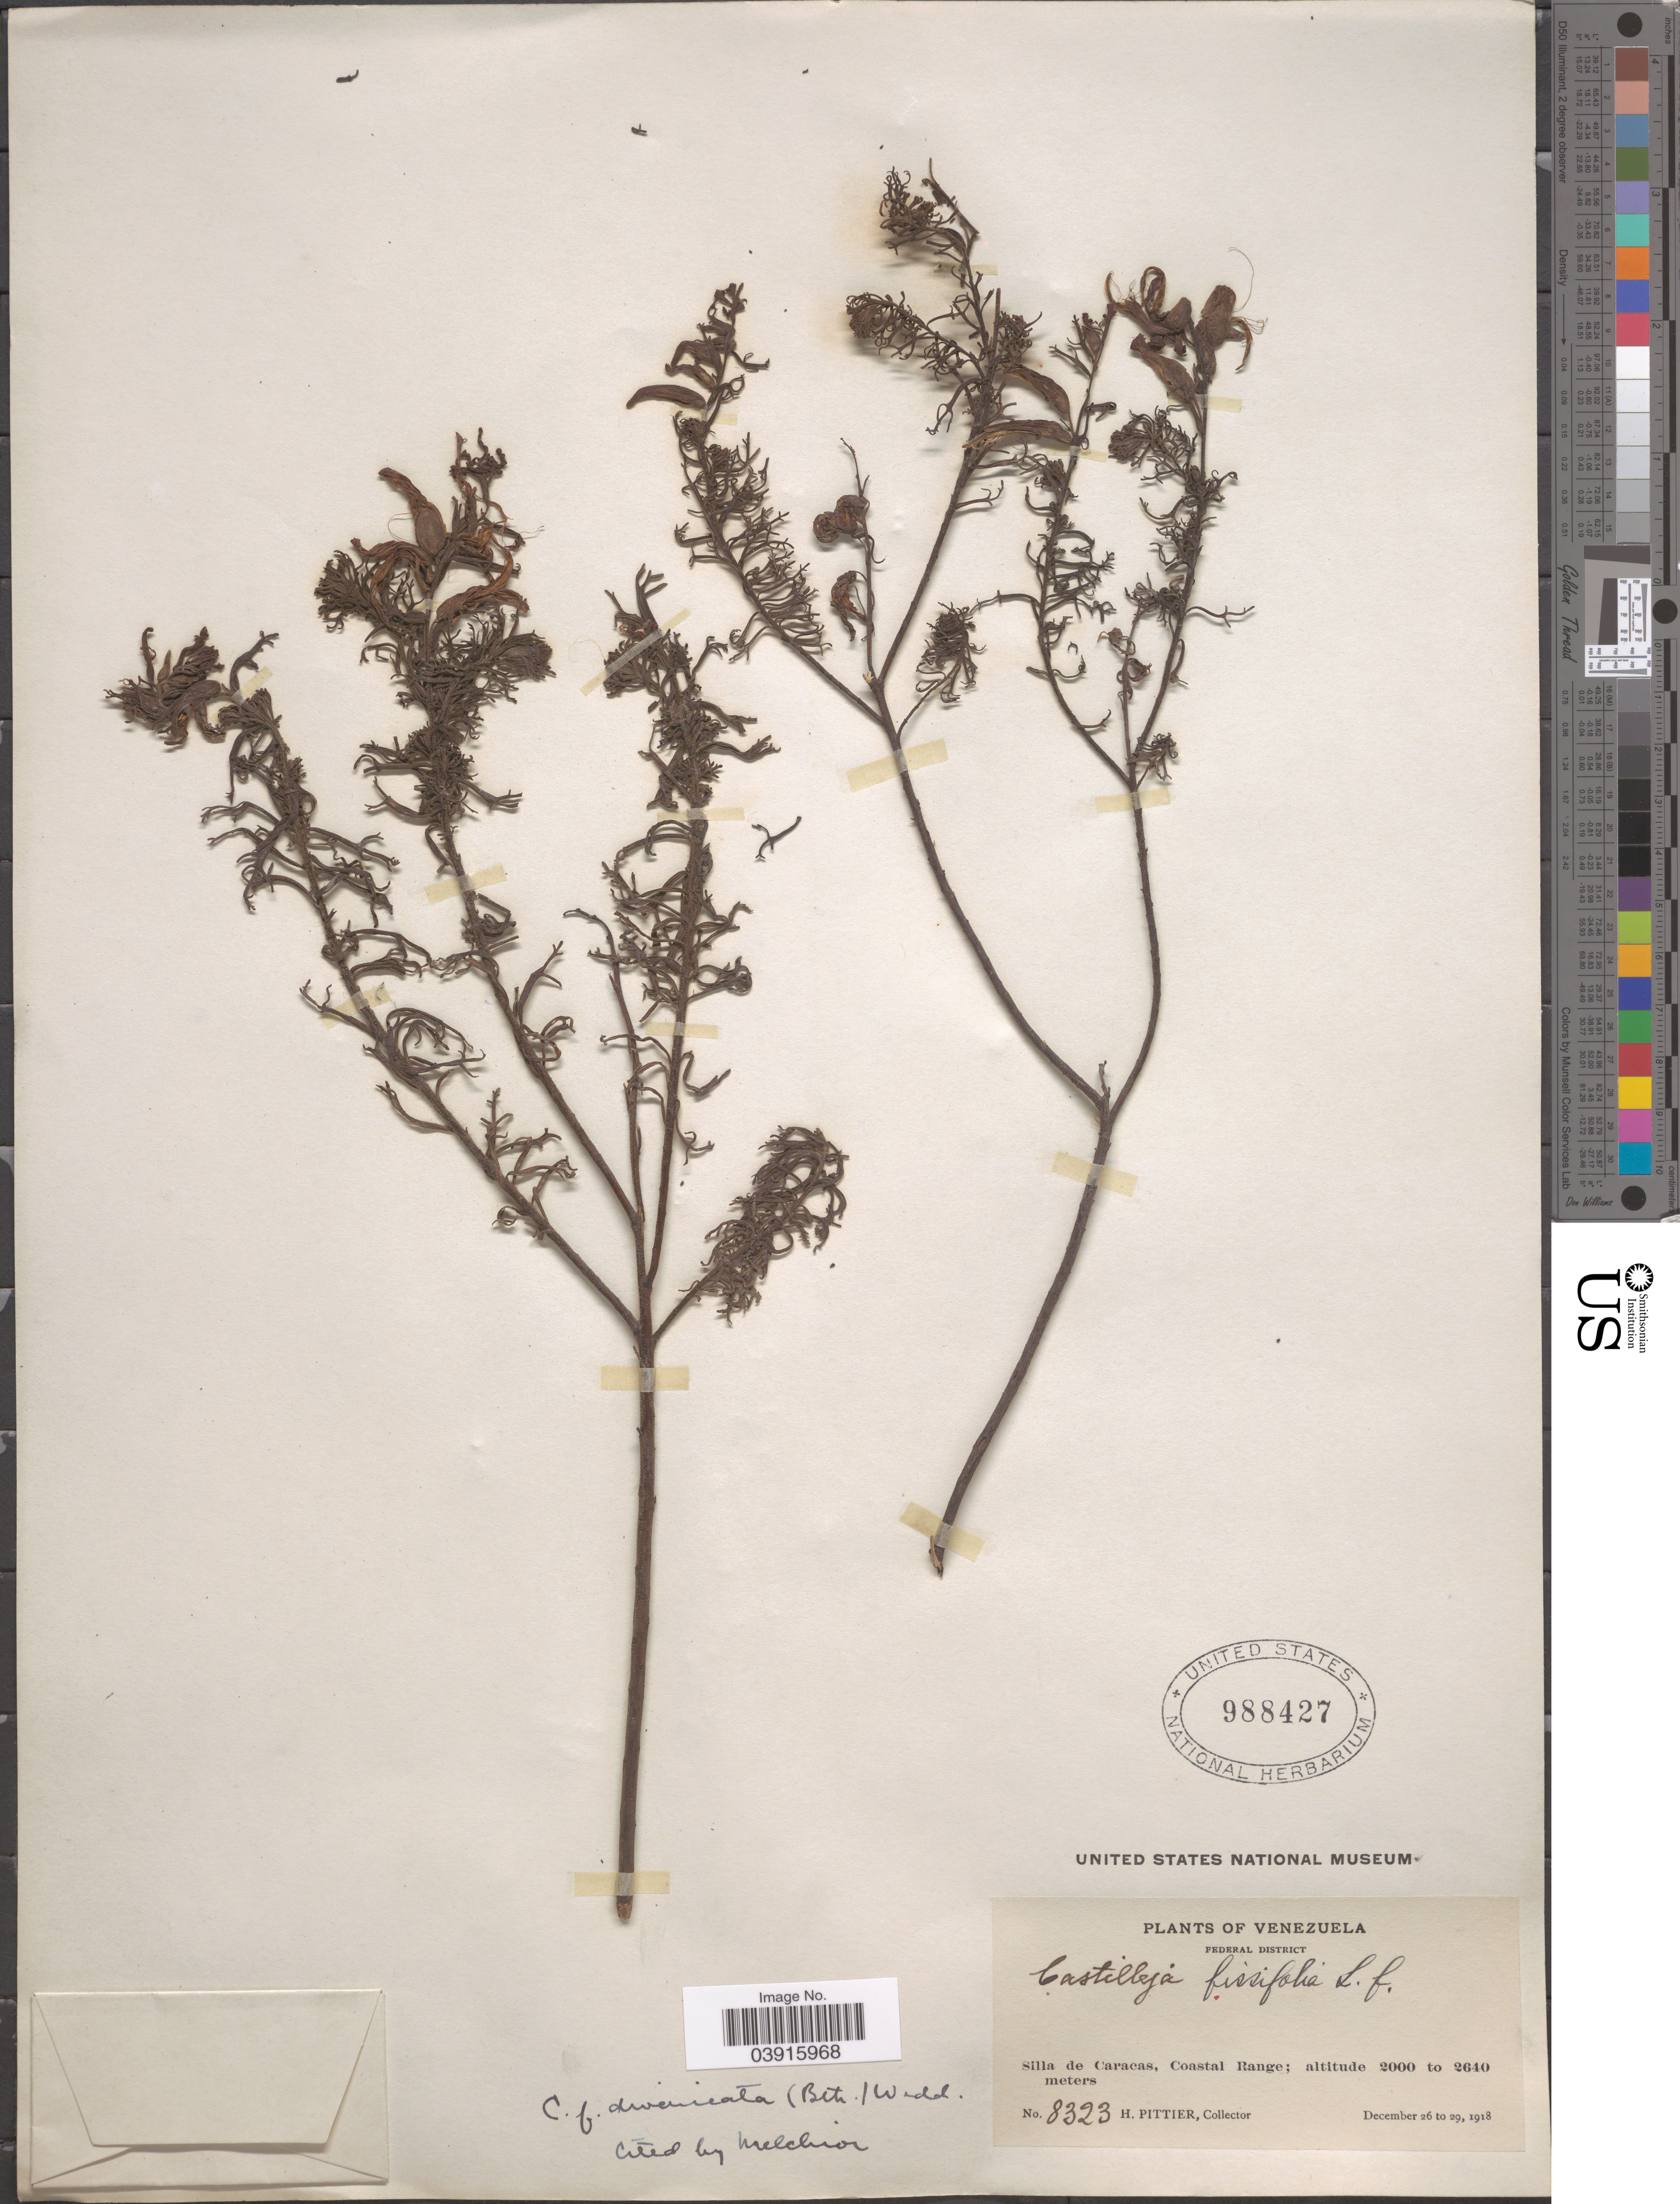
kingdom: Plantae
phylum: Tracheophyta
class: Magnoliopsida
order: Lamiales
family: Orobanchaceae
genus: Castilleja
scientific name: Castilleja divaricata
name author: Benth.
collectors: H. F. Pittier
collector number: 8323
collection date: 1918-12-26/1918-12-29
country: Venezuela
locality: Federal District. Silla de Caracas, Coastal Range.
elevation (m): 2000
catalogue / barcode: US 988427